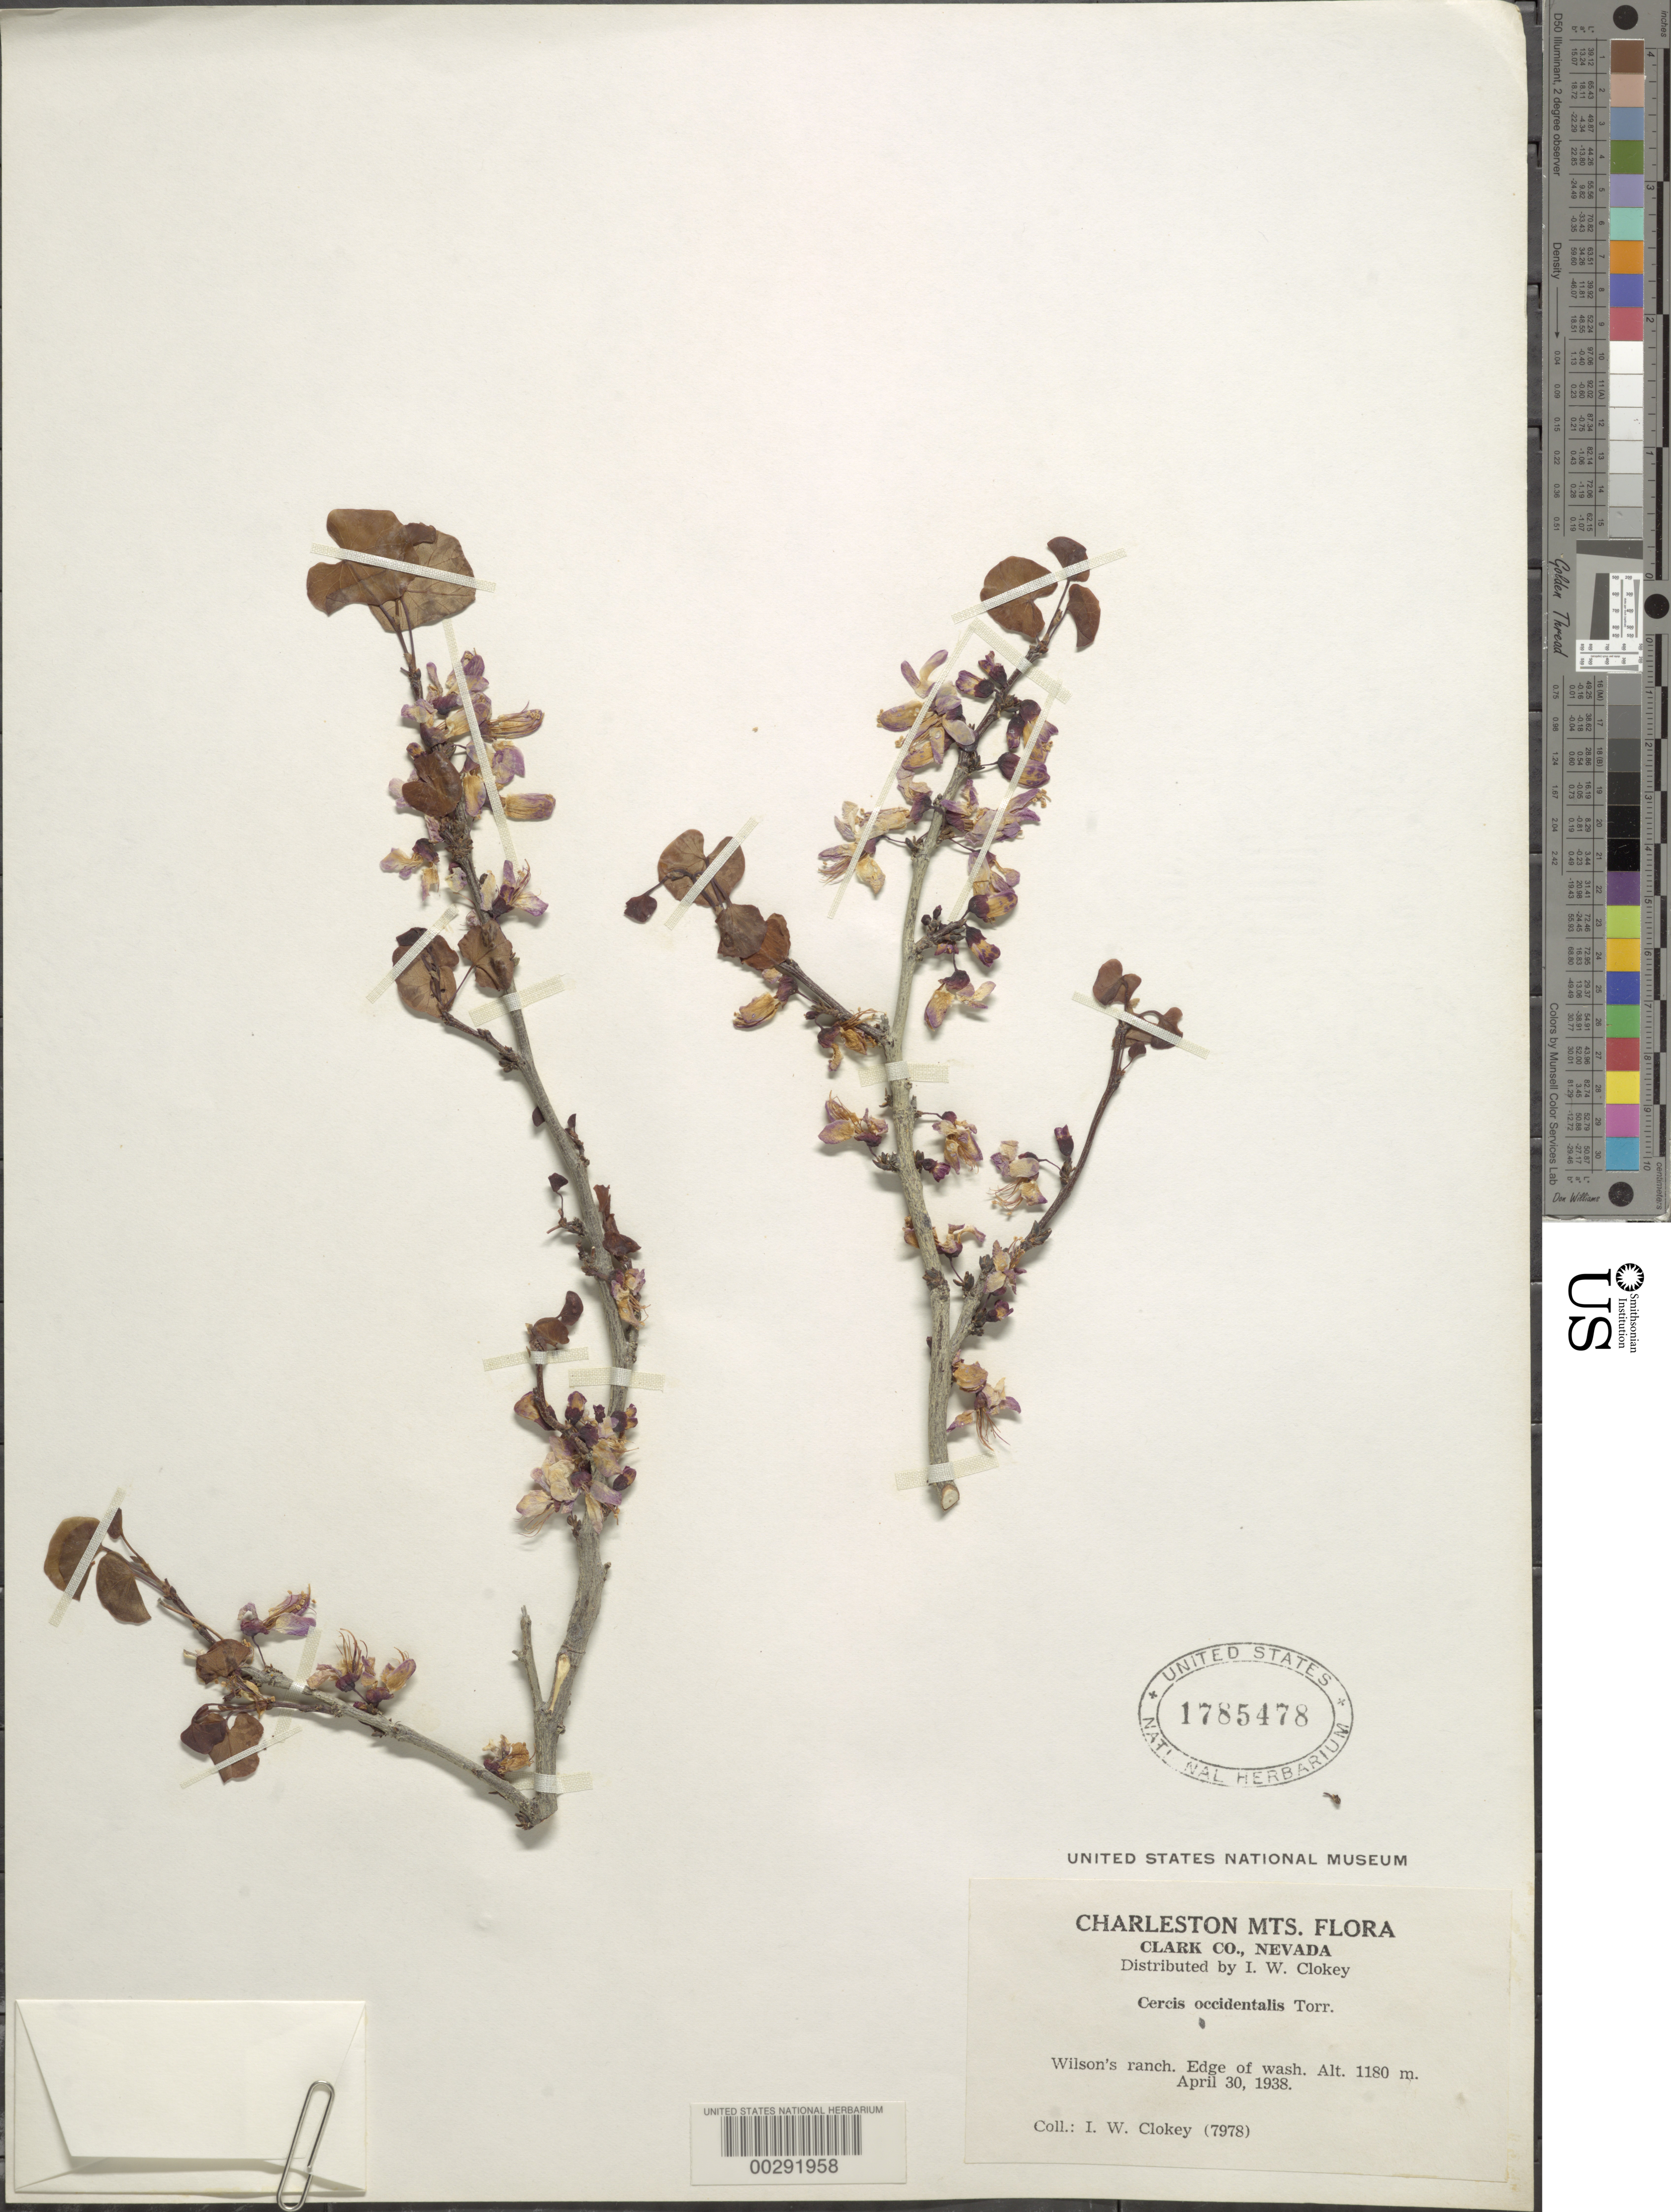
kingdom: Plantae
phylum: Tracheophyta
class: Magnoliopsida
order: Fabales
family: Fabaceae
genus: Cercis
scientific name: Cercis occidentalis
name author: Torr. ex A. Gray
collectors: I. W. Clokey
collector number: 7978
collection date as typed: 30 Apr 1938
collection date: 1938-04-30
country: United States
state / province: Nevada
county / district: Clark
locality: Wilson's ranch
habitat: Edge of wash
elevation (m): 1180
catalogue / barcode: US 1785478